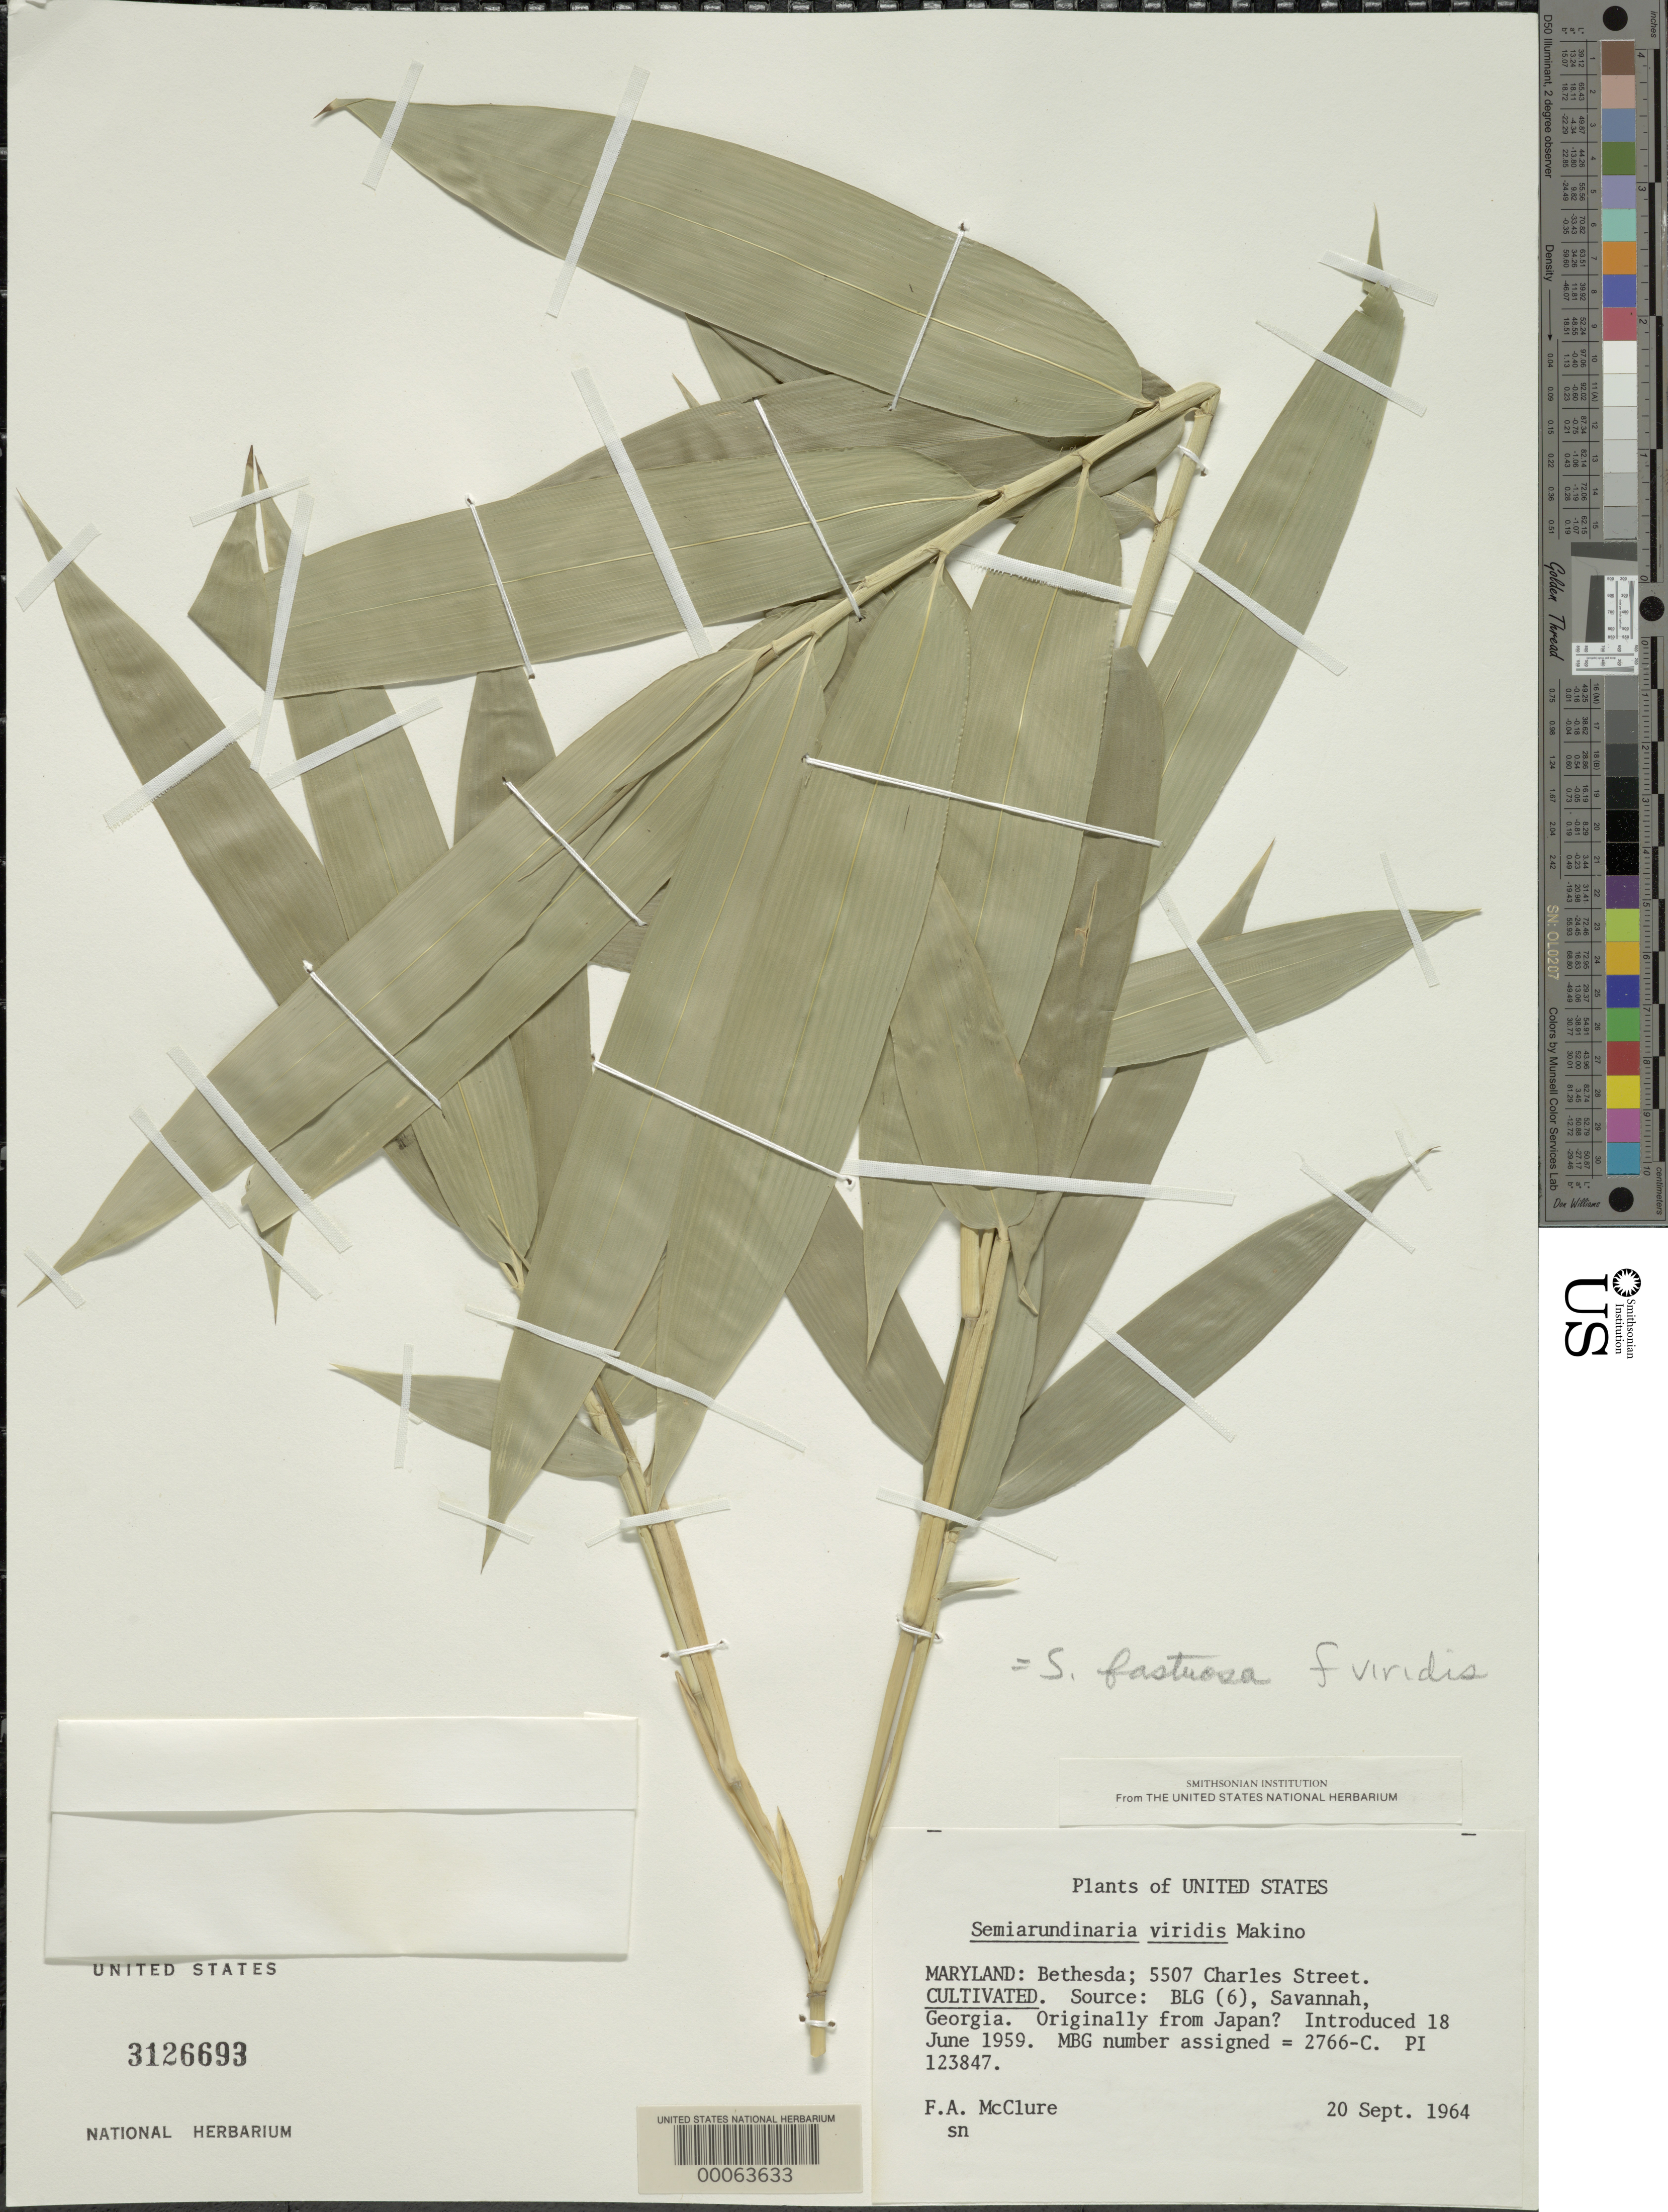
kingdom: Plantae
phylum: Tracheophyta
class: Liliopsida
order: Poales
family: Poaceae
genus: Semiarundinaria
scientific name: Semiarundinaria fastuosa f. viridis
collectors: F. A. McClure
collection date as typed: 20 Sep 1964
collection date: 1964-09-20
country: United States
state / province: Maryland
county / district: Montgomery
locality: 5507 Charles Street, Bethesda (McClure's garden)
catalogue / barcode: US 3126693